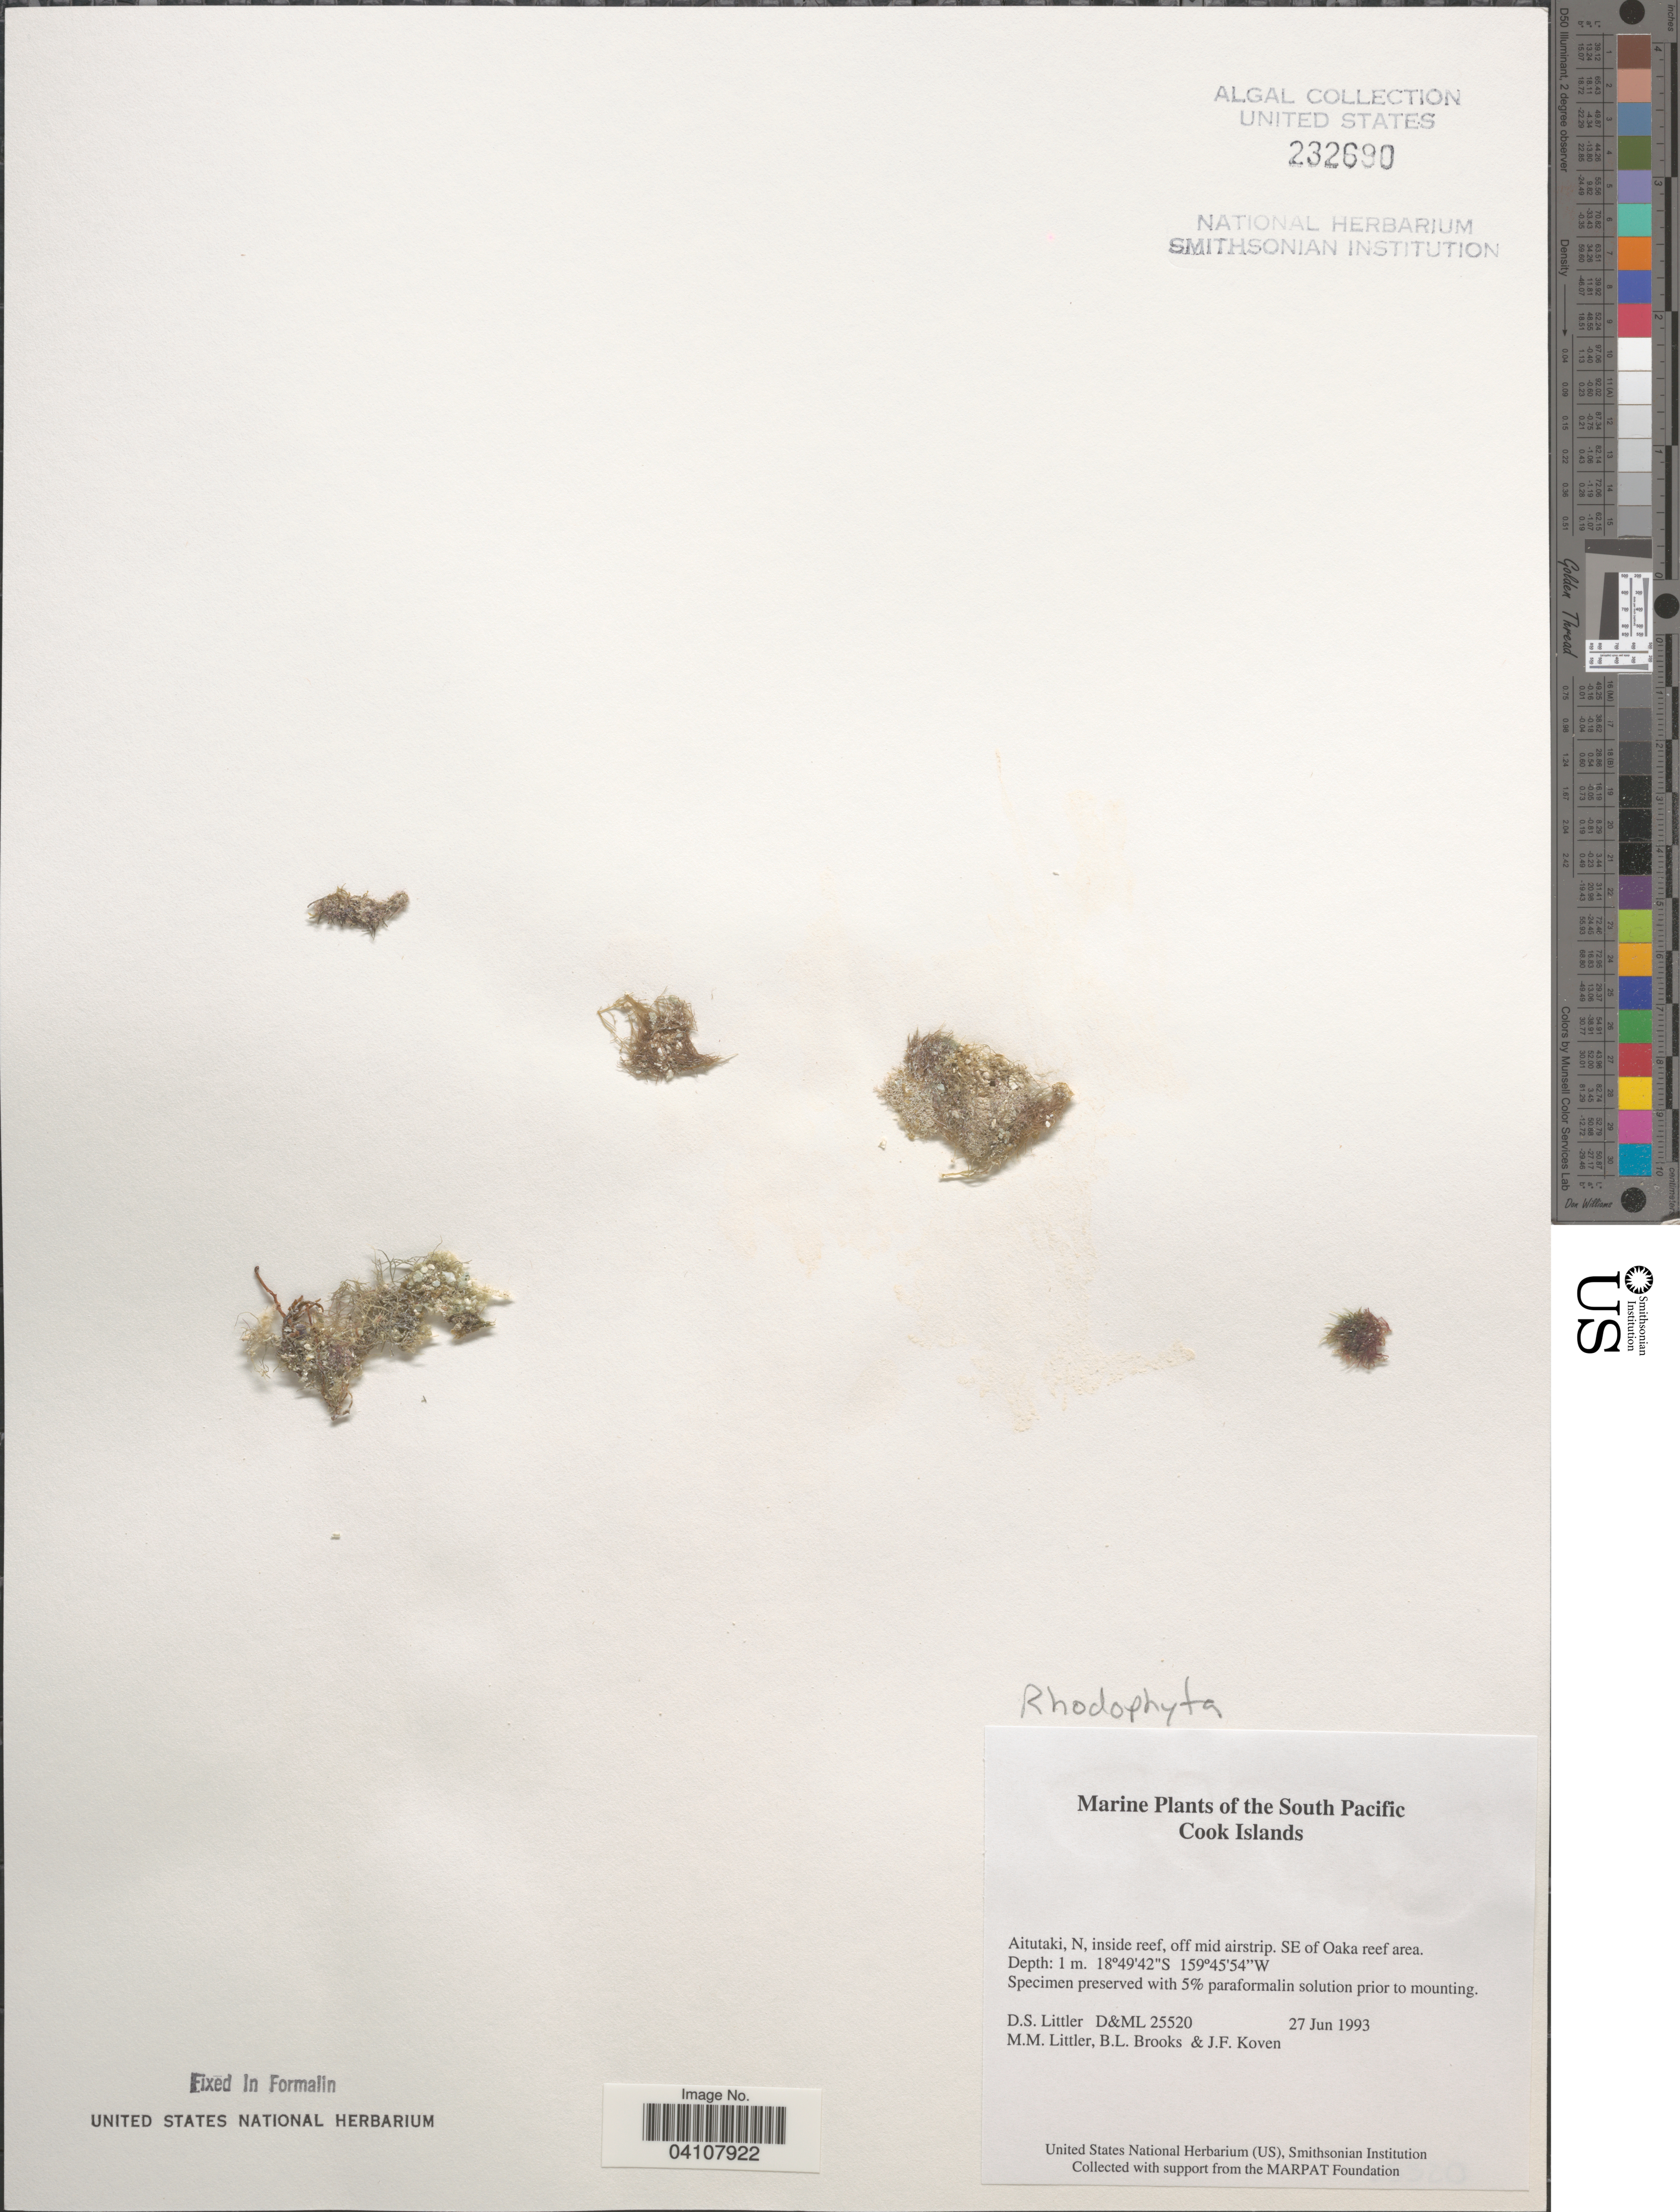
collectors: D. S. Littler, B. Brooks & J. Koven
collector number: D&ML25520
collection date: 1993-06-27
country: Cook Islands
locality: The South Pacific. Aitutaki, N, inside reef, off mid airstrip, SE of Oaka reef area.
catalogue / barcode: US 232690